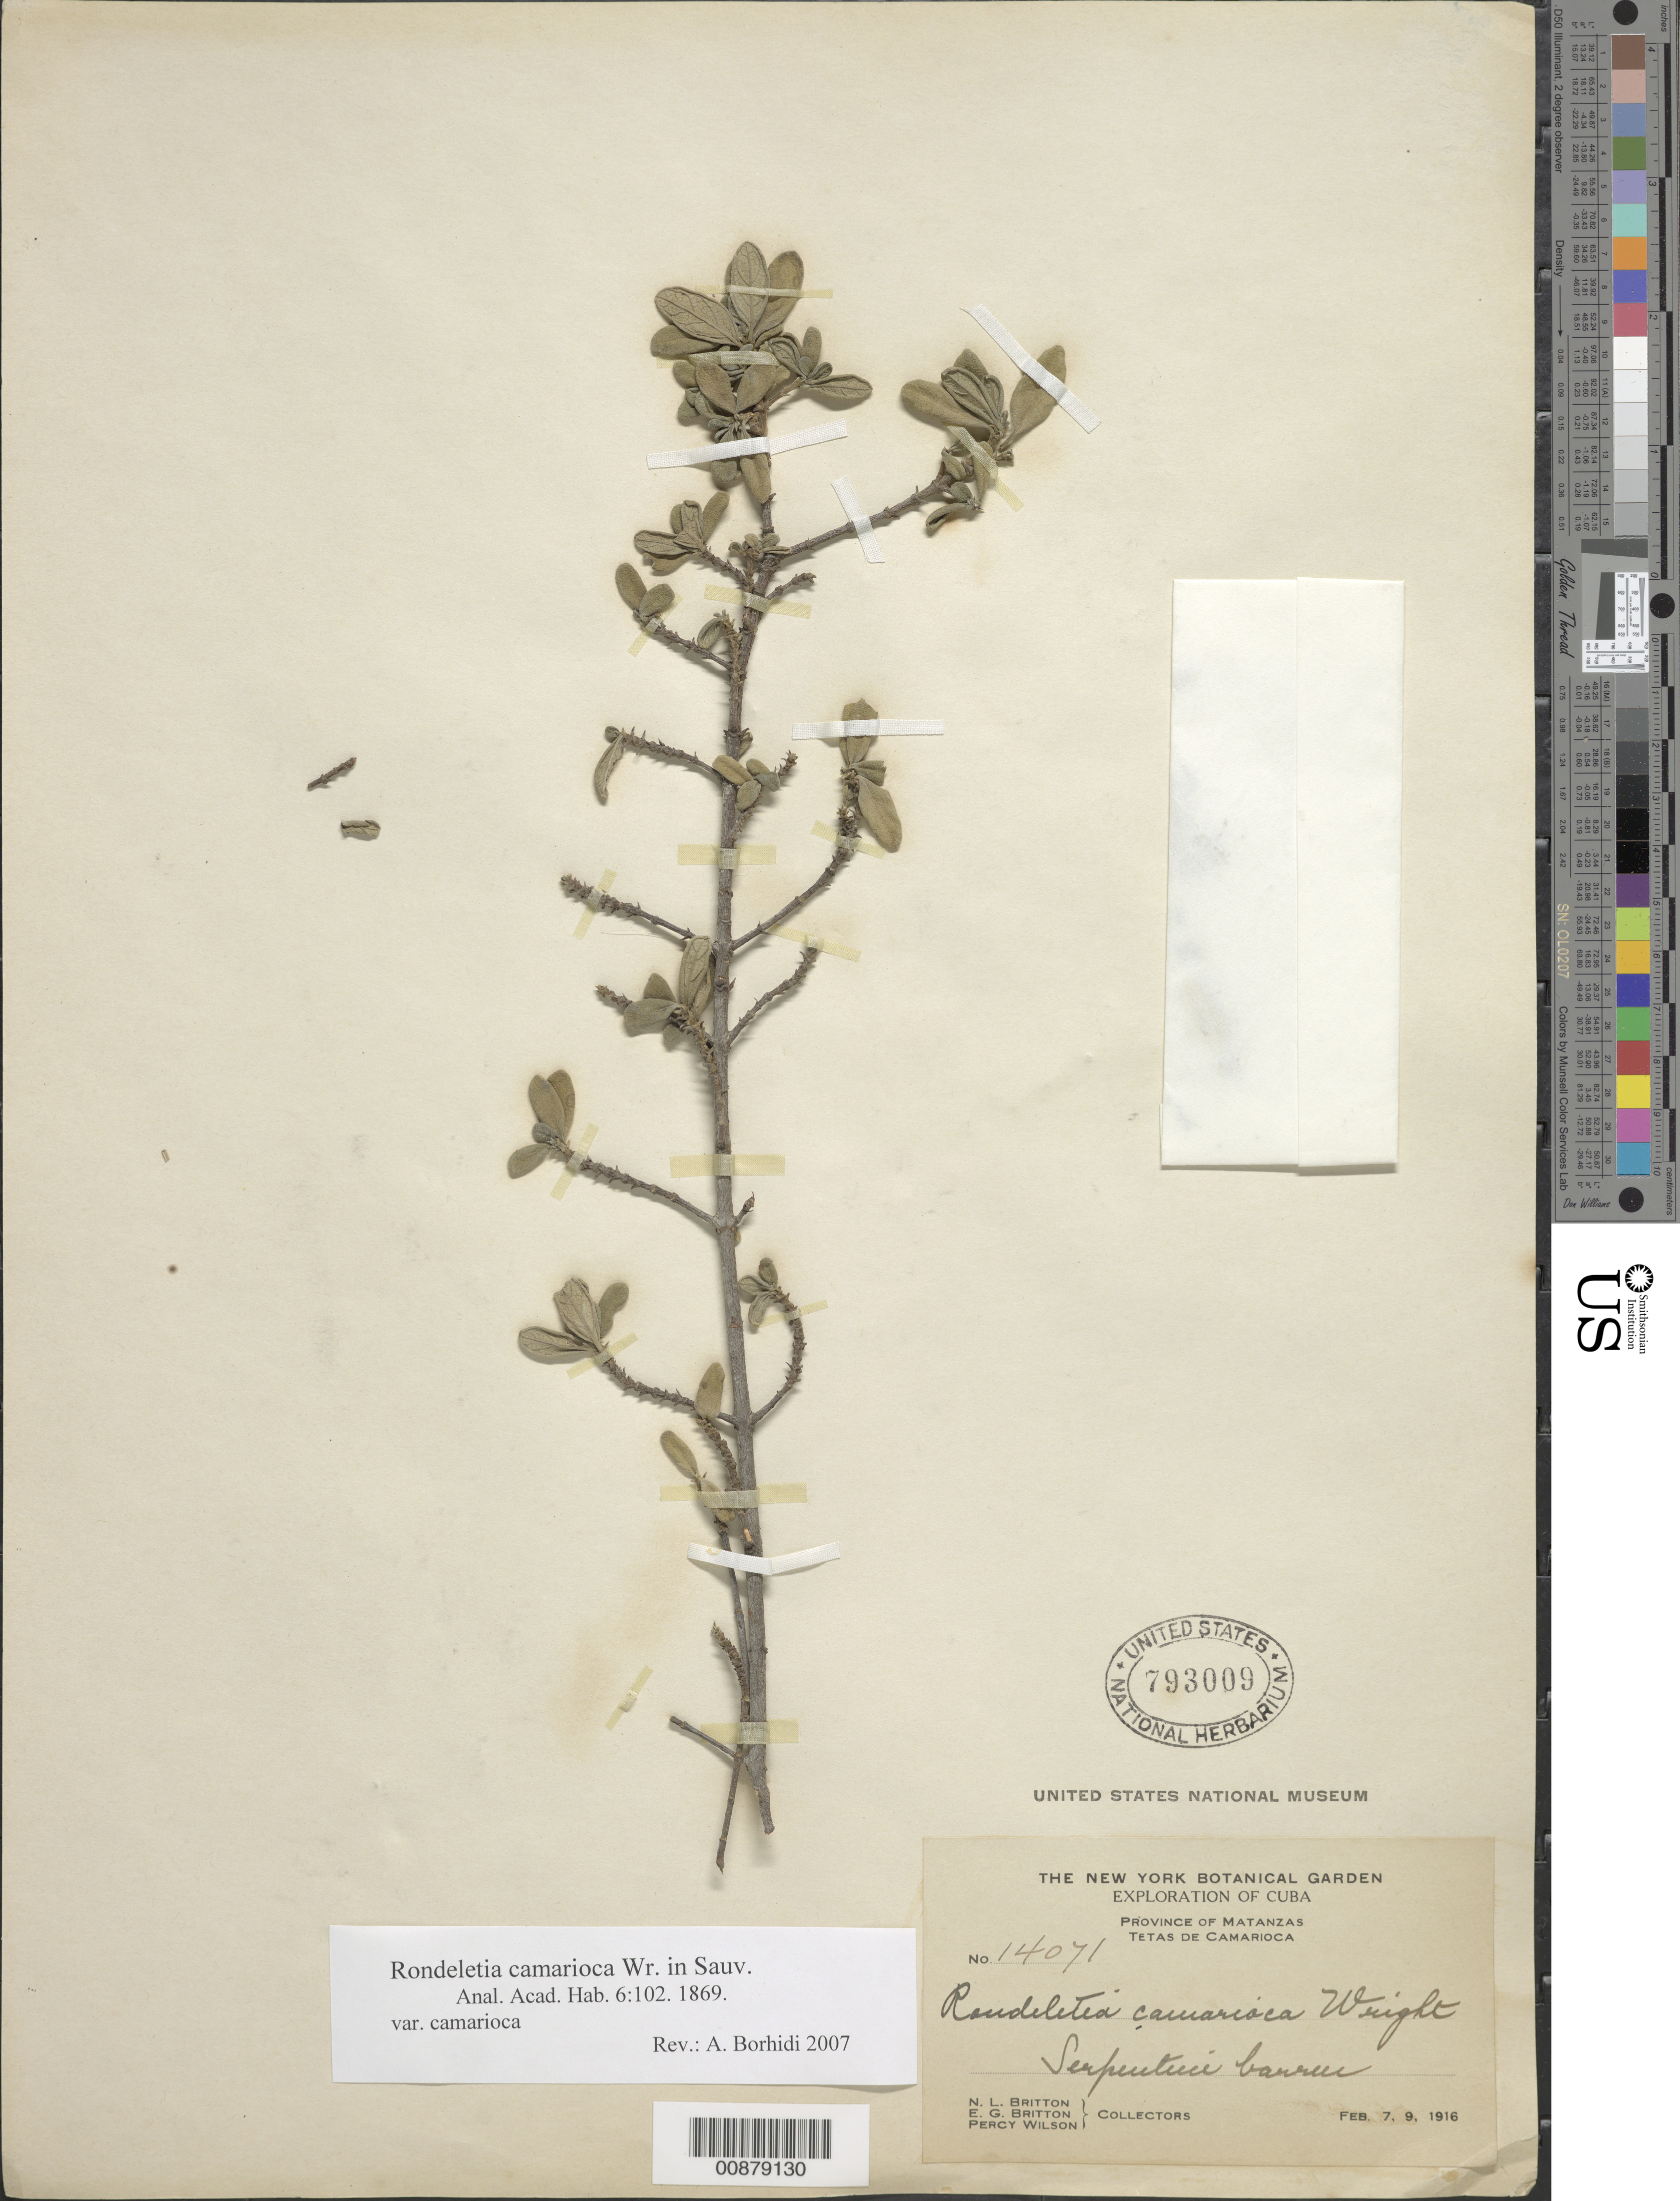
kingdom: Plantae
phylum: Tracheophyta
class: Magnoliopsida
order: Gentianales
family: Rubiaceae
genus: Rondeletia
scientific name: Rondeletia camarioca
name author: C. Wright in Sauvalle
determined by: Borhidi, Attila L.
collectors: N. Britton, E. G. Britton & P. Wilson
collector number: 14071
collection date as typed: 07 Feb 1916 to 09 Feb 1916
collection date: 1916-02-07/1916-02-09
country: Cuba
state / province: Matanzas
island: Cuba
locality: Tetas de Camarioca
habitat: Serpentine barren.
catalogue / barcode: US 793009